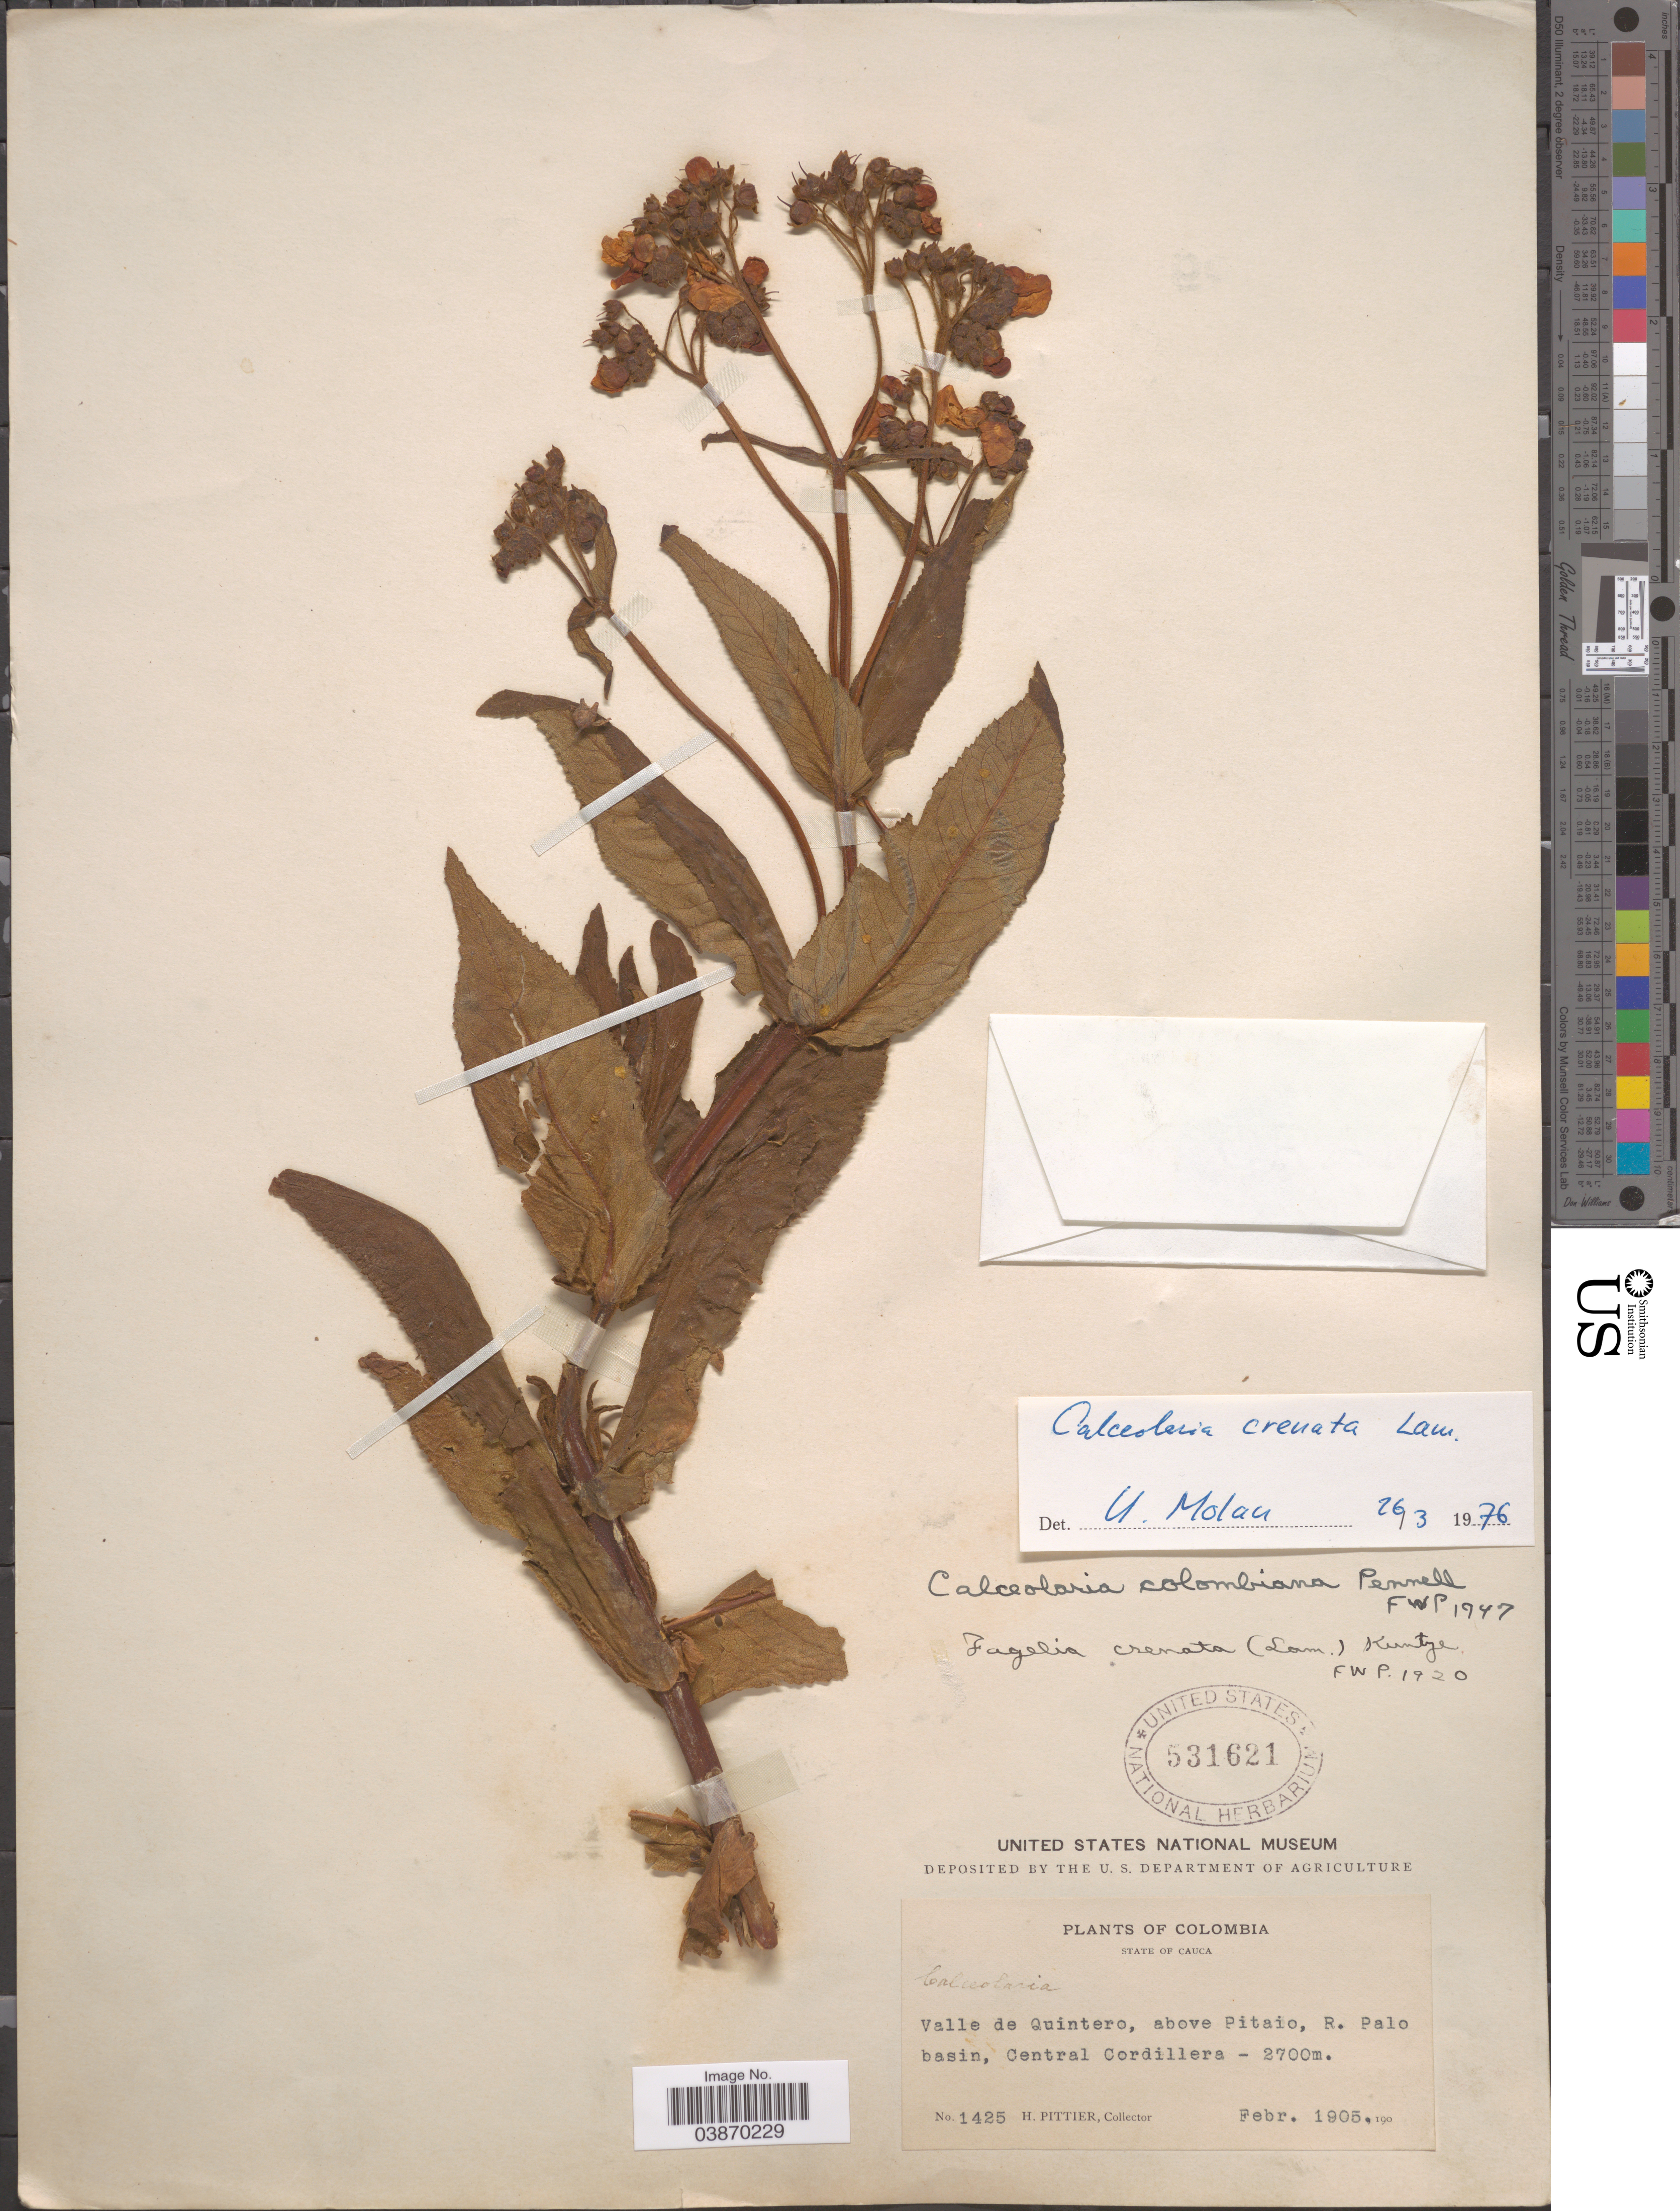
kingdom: Plantae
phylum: Tracheophyta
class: Magnoliopsida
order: Lamiales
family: Calceolariaceae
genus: Calceolaria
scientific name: Calceolaria crenata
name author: Lam.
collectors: H. F. Pittier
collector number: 1425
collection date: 1905-02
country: Colombia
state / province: Cauca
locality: Valle de Quintero, above Pitaio, R. Palo basin, Central Cordillera.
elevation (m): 2700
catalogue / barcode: US 531621